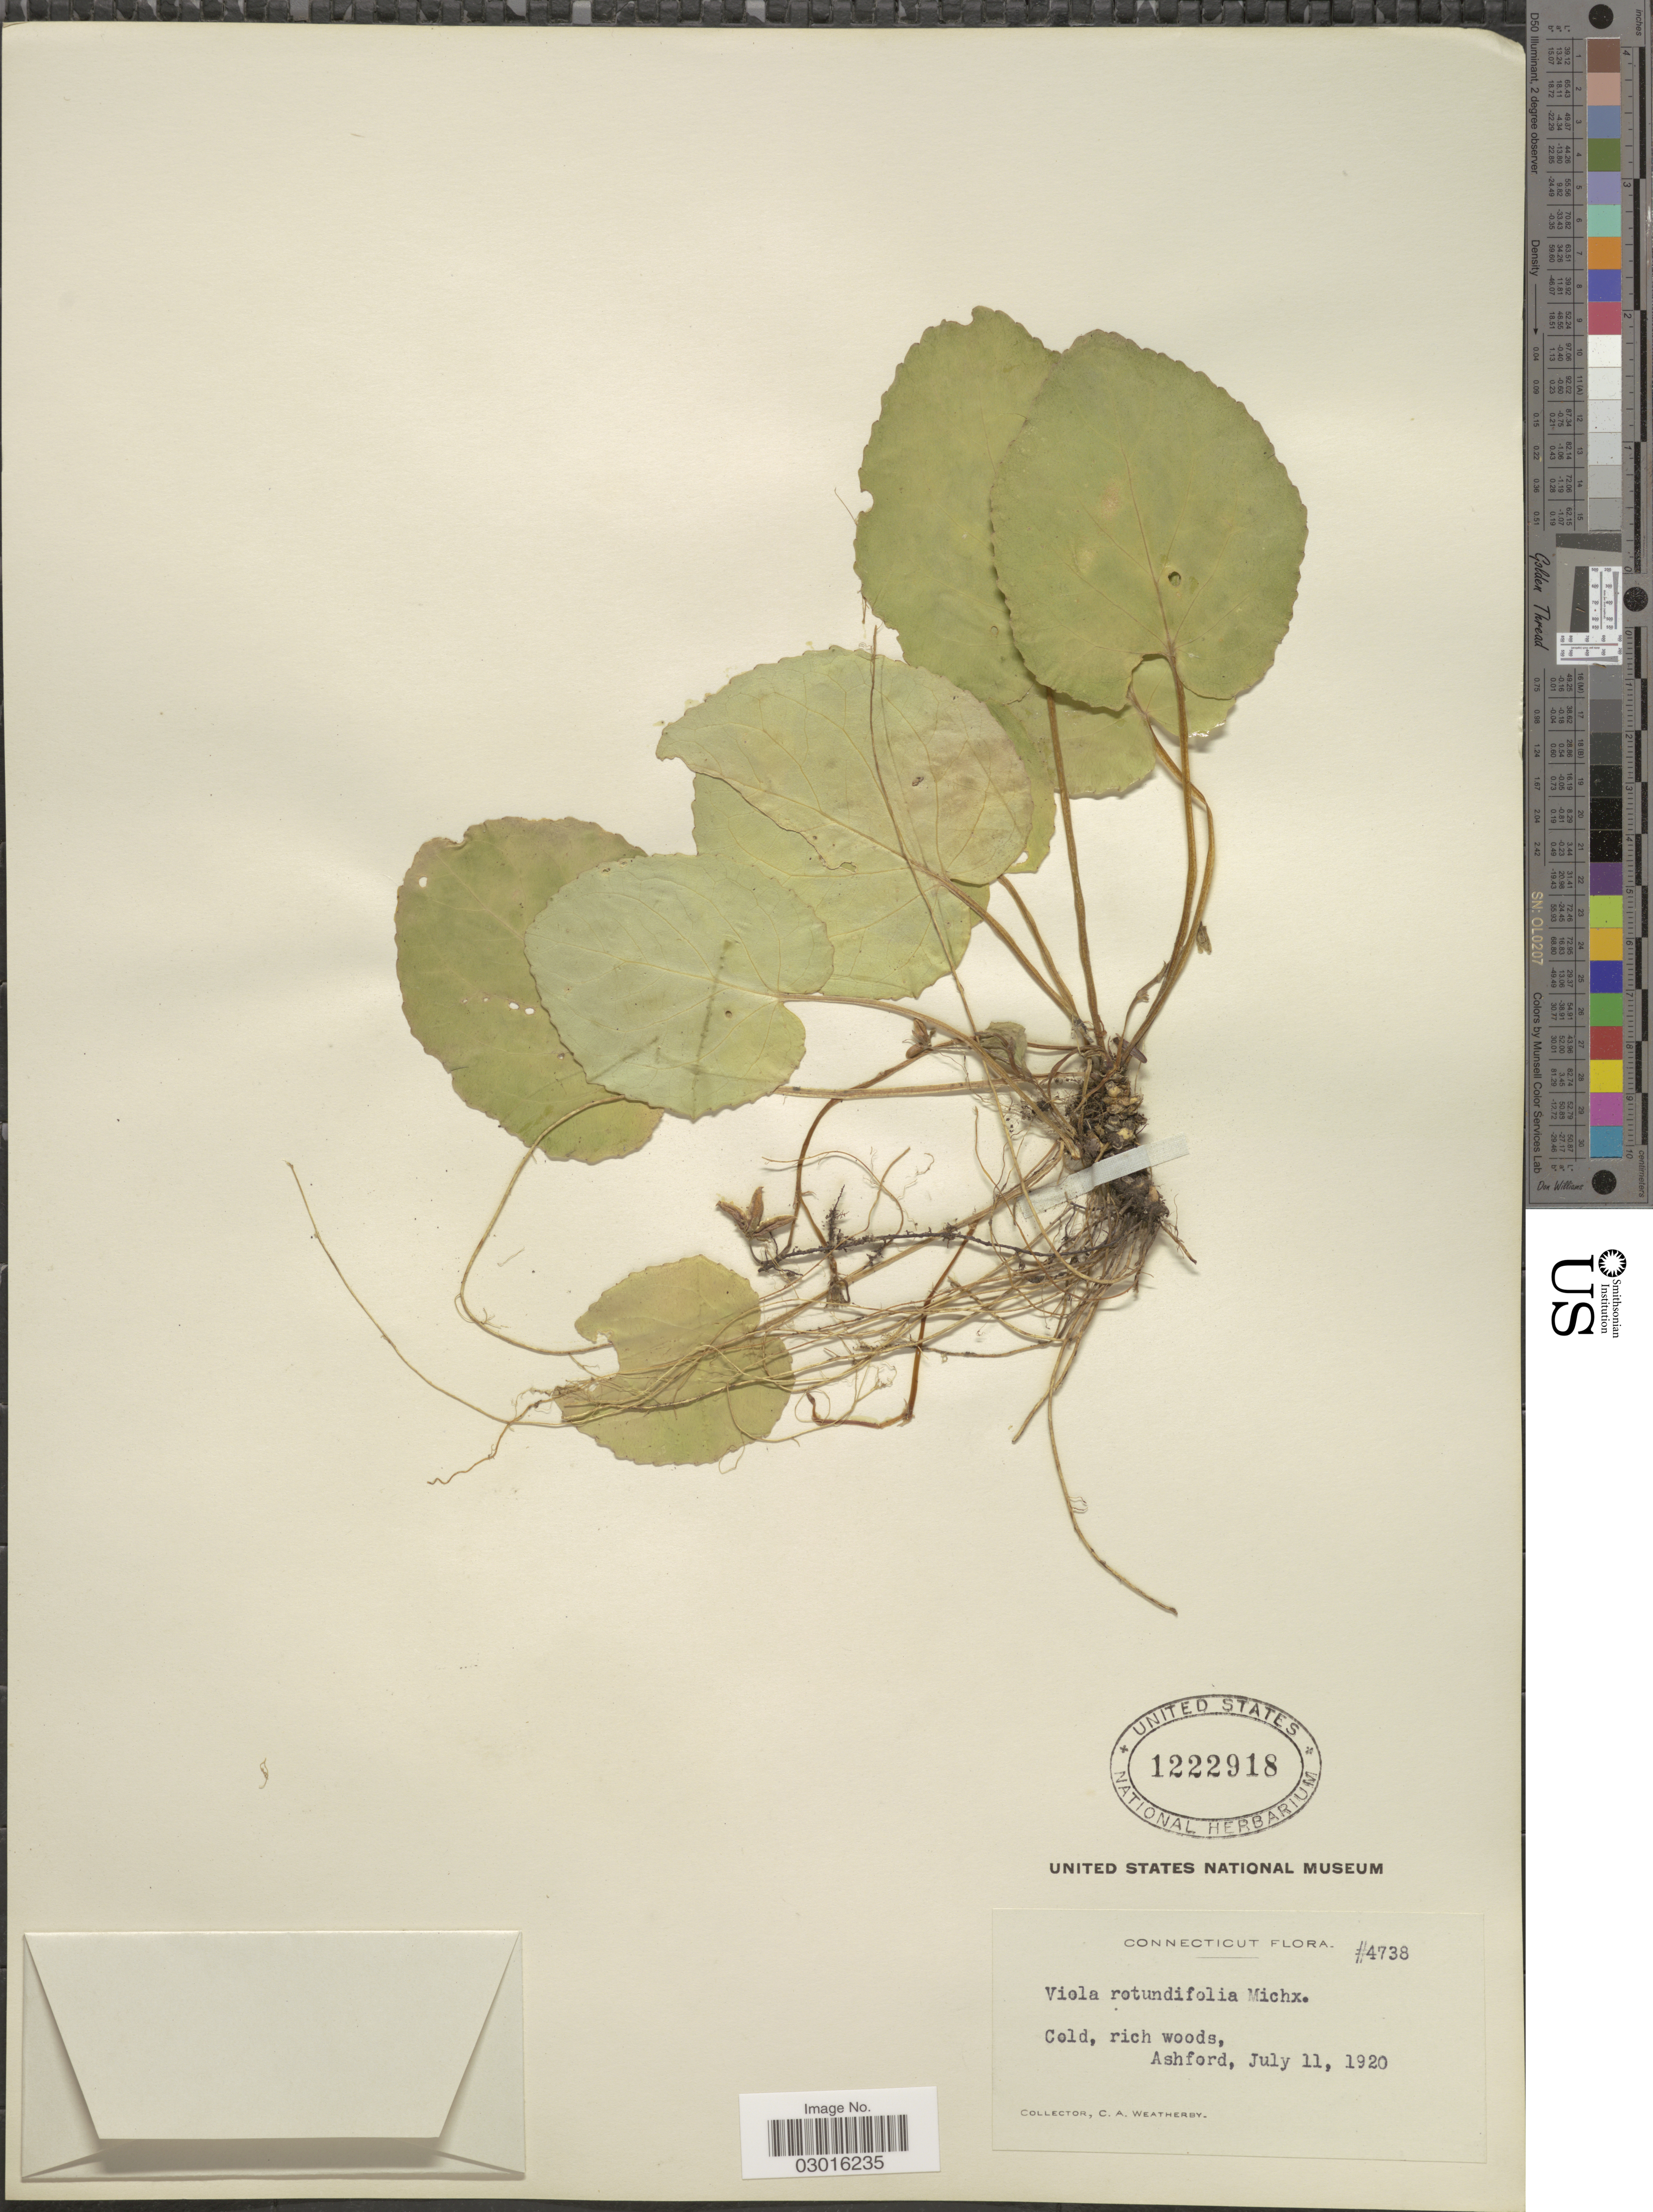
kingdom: Plantae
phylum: Tracheophyta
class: Magnoliopsida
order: Malpighiales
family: Violaceae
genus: Viola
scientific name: Viola rotundifolia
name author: Michx.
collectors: C. A. Weatherby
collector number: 4738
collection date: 1920-07-11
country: United States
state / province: Connecticut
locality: Cold, rich woods, Ashford.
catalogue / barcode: US 1222918